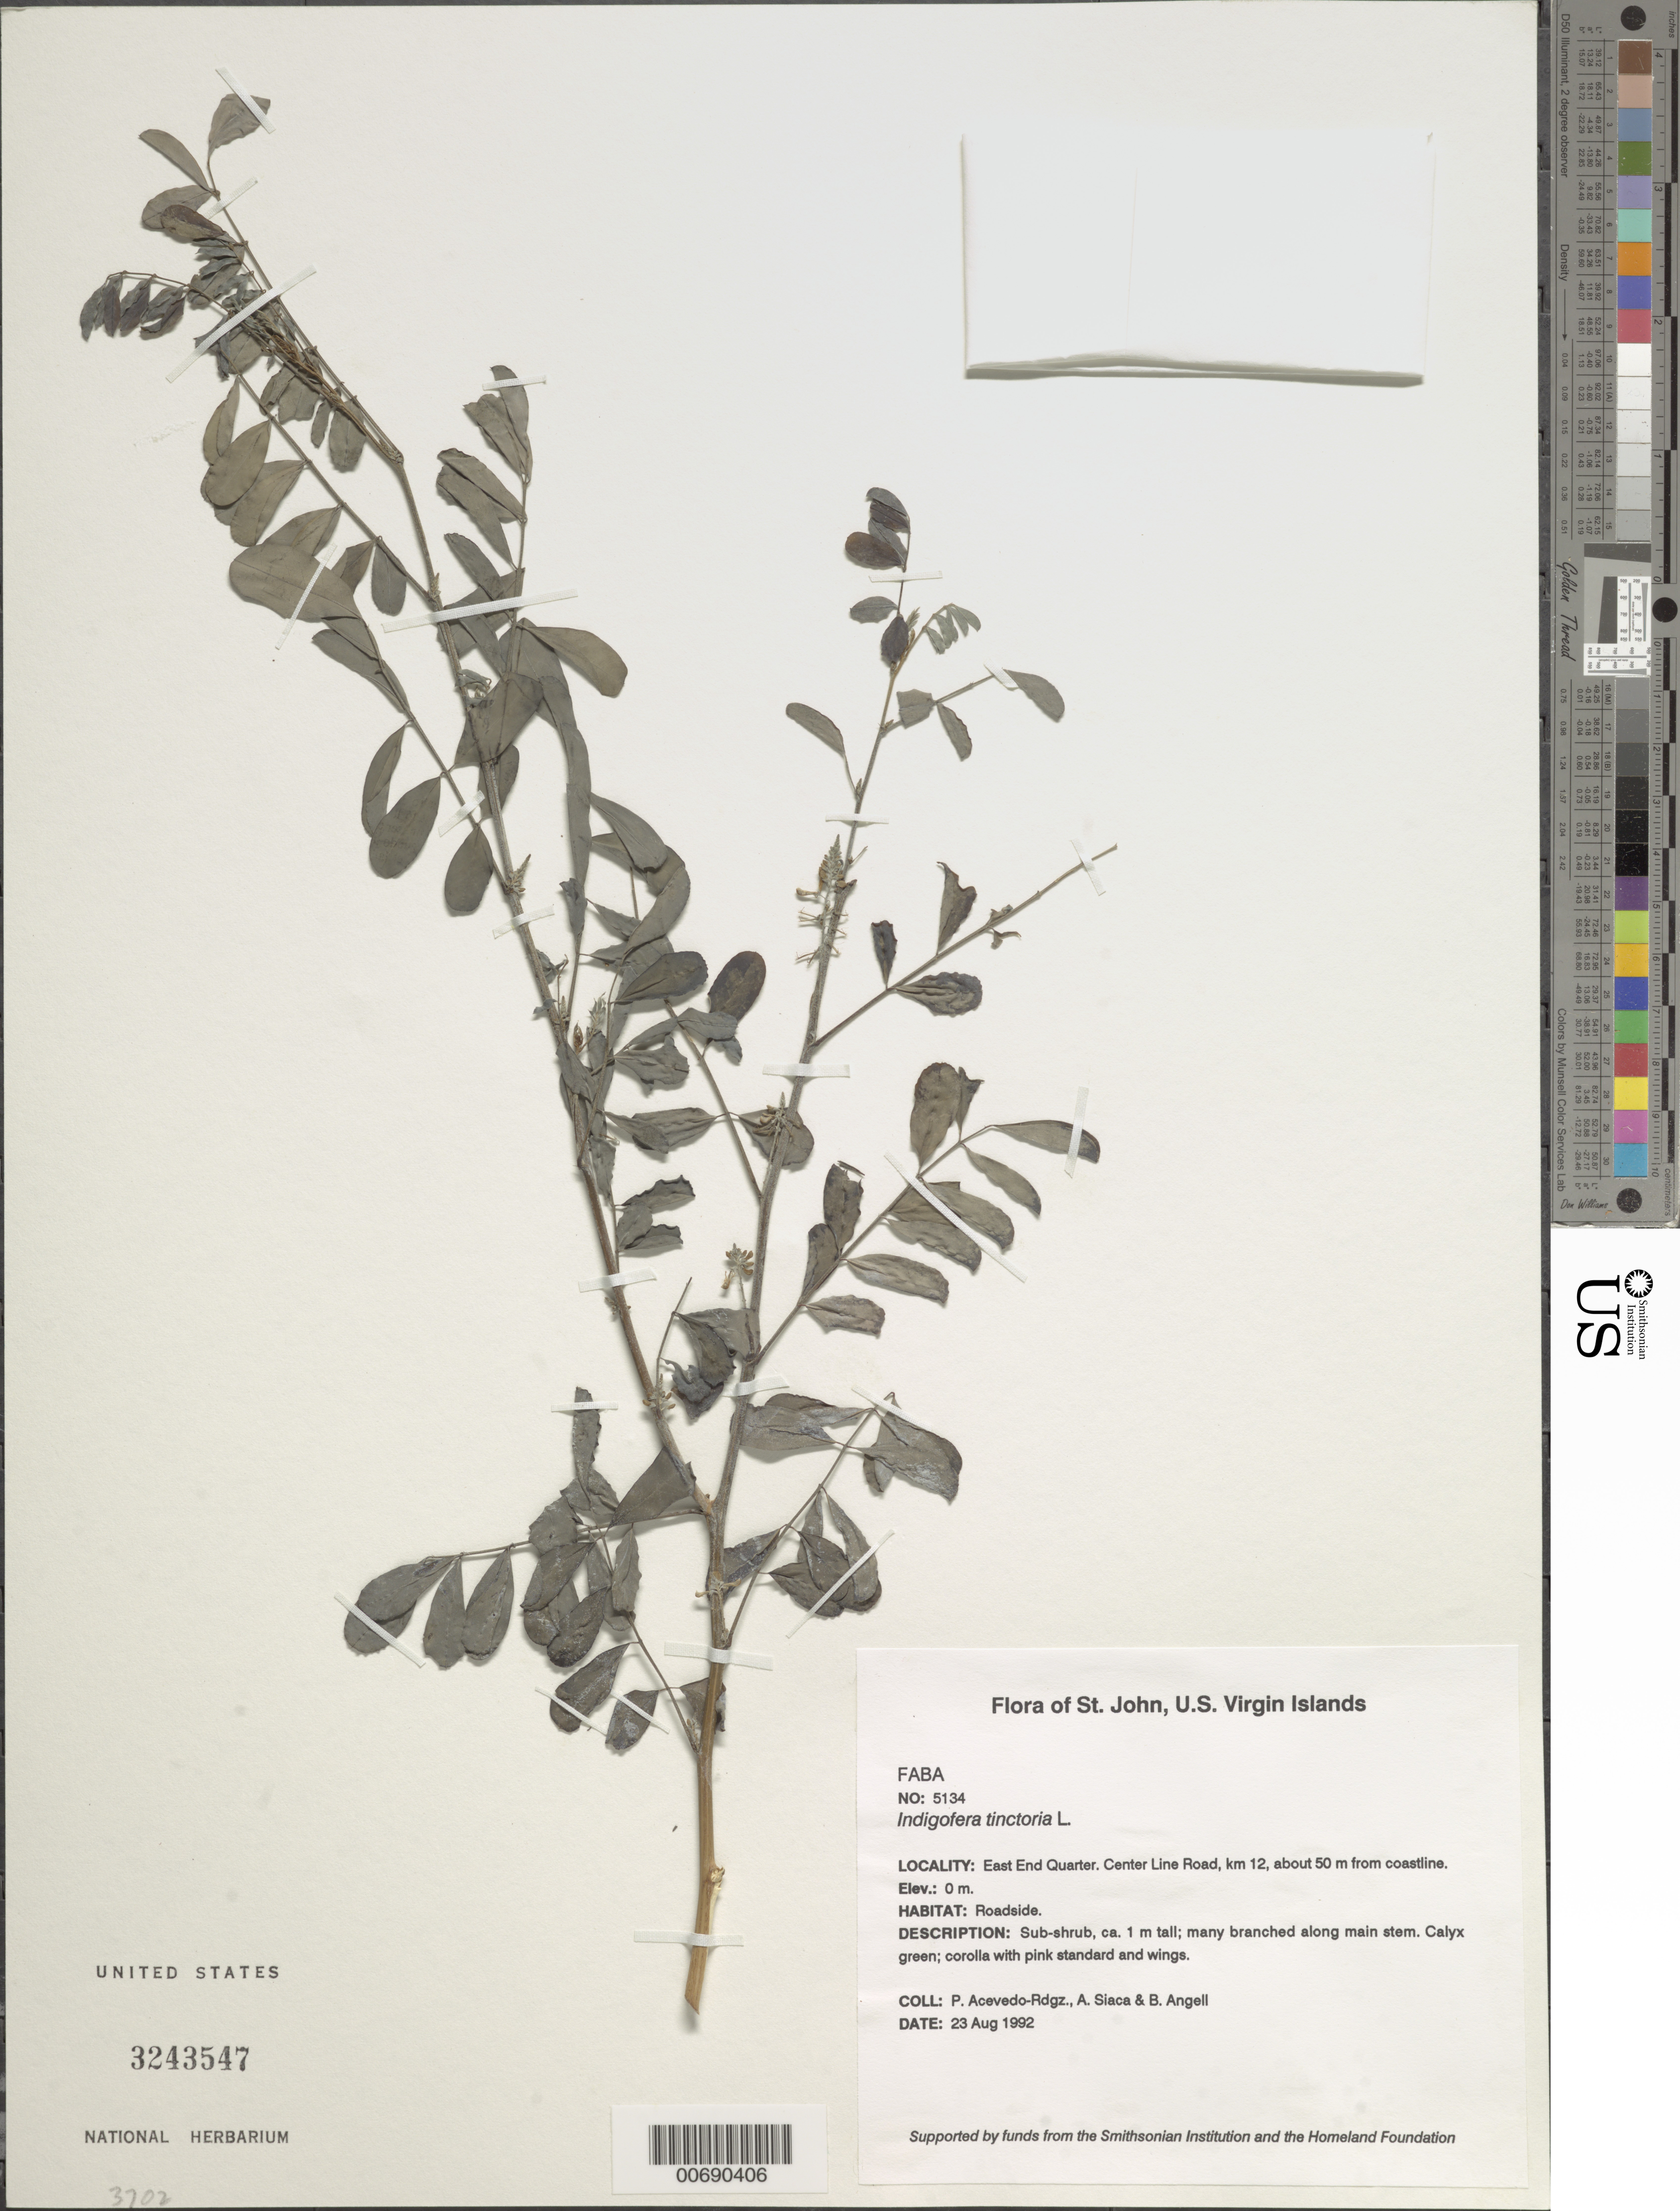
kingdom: Plantae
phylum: Tracheophyta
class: Magnoliopsida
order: Fabales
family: Fabaceae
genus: Indigofera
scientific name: Indigofera tinctoria sensu Naves non L.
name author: Naves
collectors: P. Acevedo-Rodr., A. Siaca & Bobbi Angell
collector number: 5134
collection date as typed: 23 Aug 1992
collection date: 1992-08-23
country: U.S. Virgin Islands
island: St. John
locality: East End Quarter. Center Line Road, km 12, about 50 m from coastline.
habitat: Roadside.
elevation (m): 0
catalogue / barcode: US 3243547